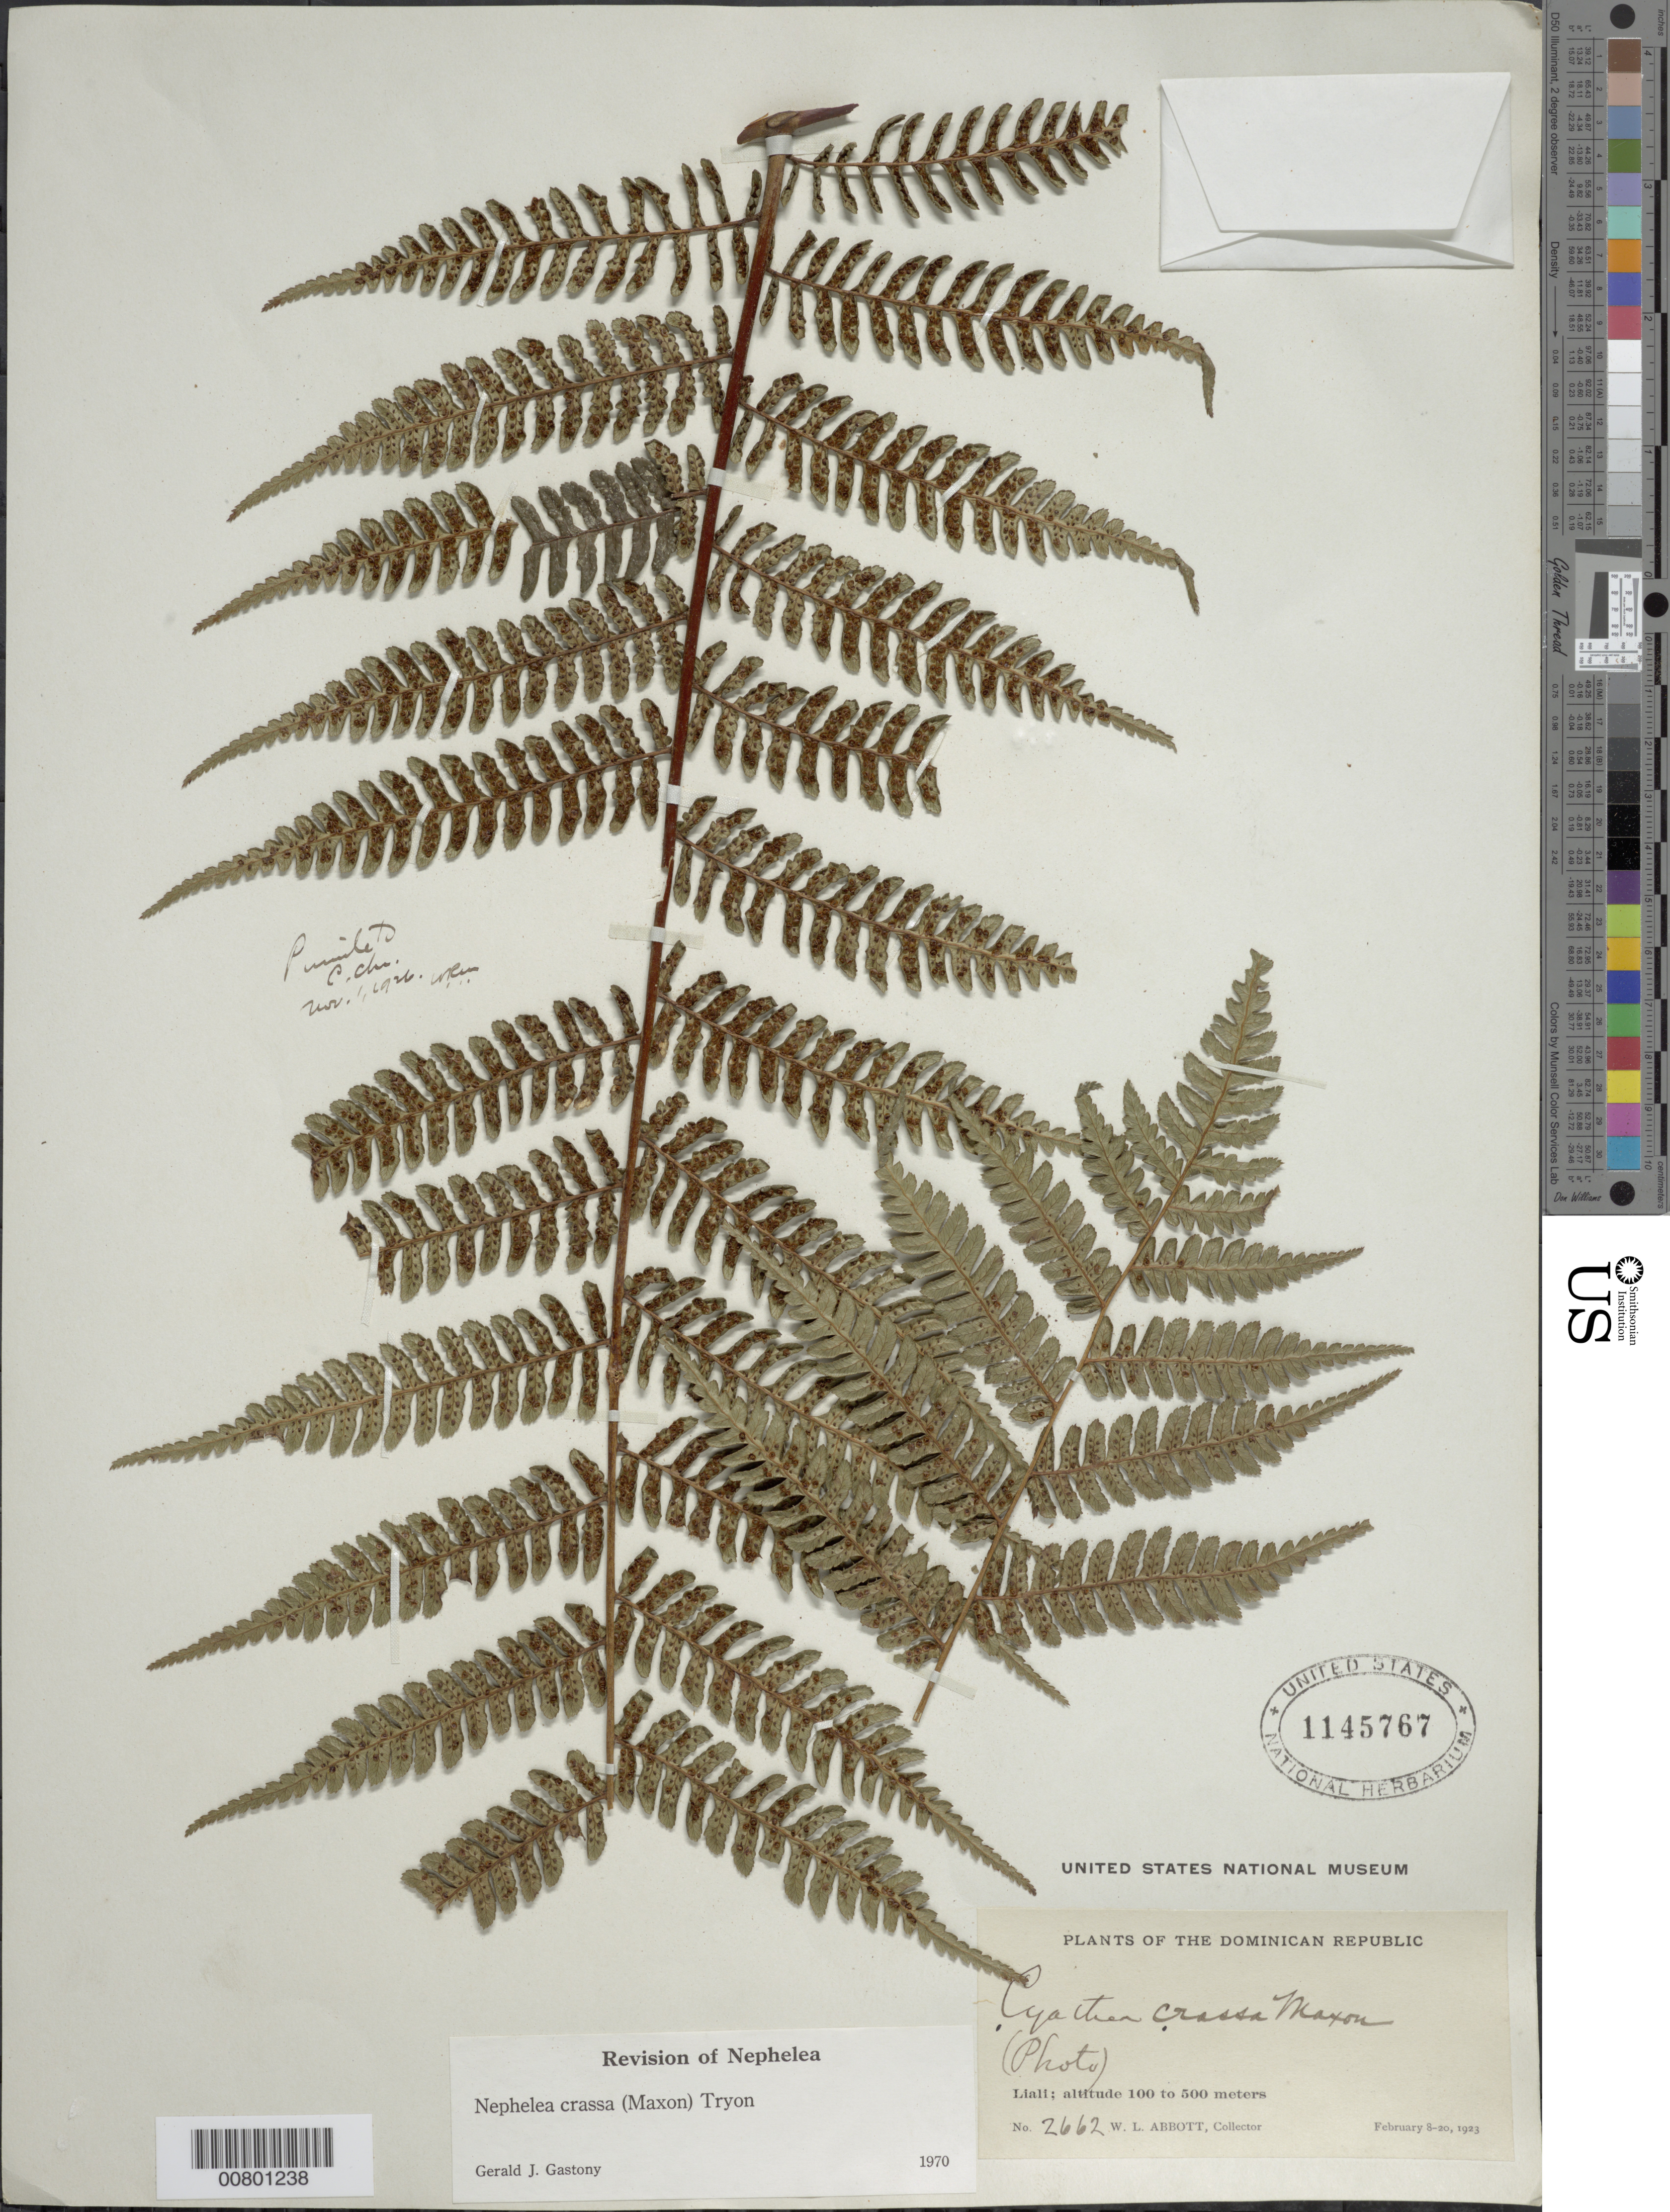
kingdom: Plantae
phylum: Tracheophyta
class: Polypodiopsida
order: Cyatheales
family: Cyatheaceae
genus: Alsophila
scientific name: Alsophila jimeneziana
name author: D.S. Conant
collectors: W. L. Abbott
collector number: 2662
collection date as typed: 08 Feb 1923 to 20 Feb 1923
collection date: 1923-02-08/1923-02-20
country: Dominican Republic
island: Hispaniola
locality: Liali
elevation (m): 100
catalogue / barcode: US 1145767